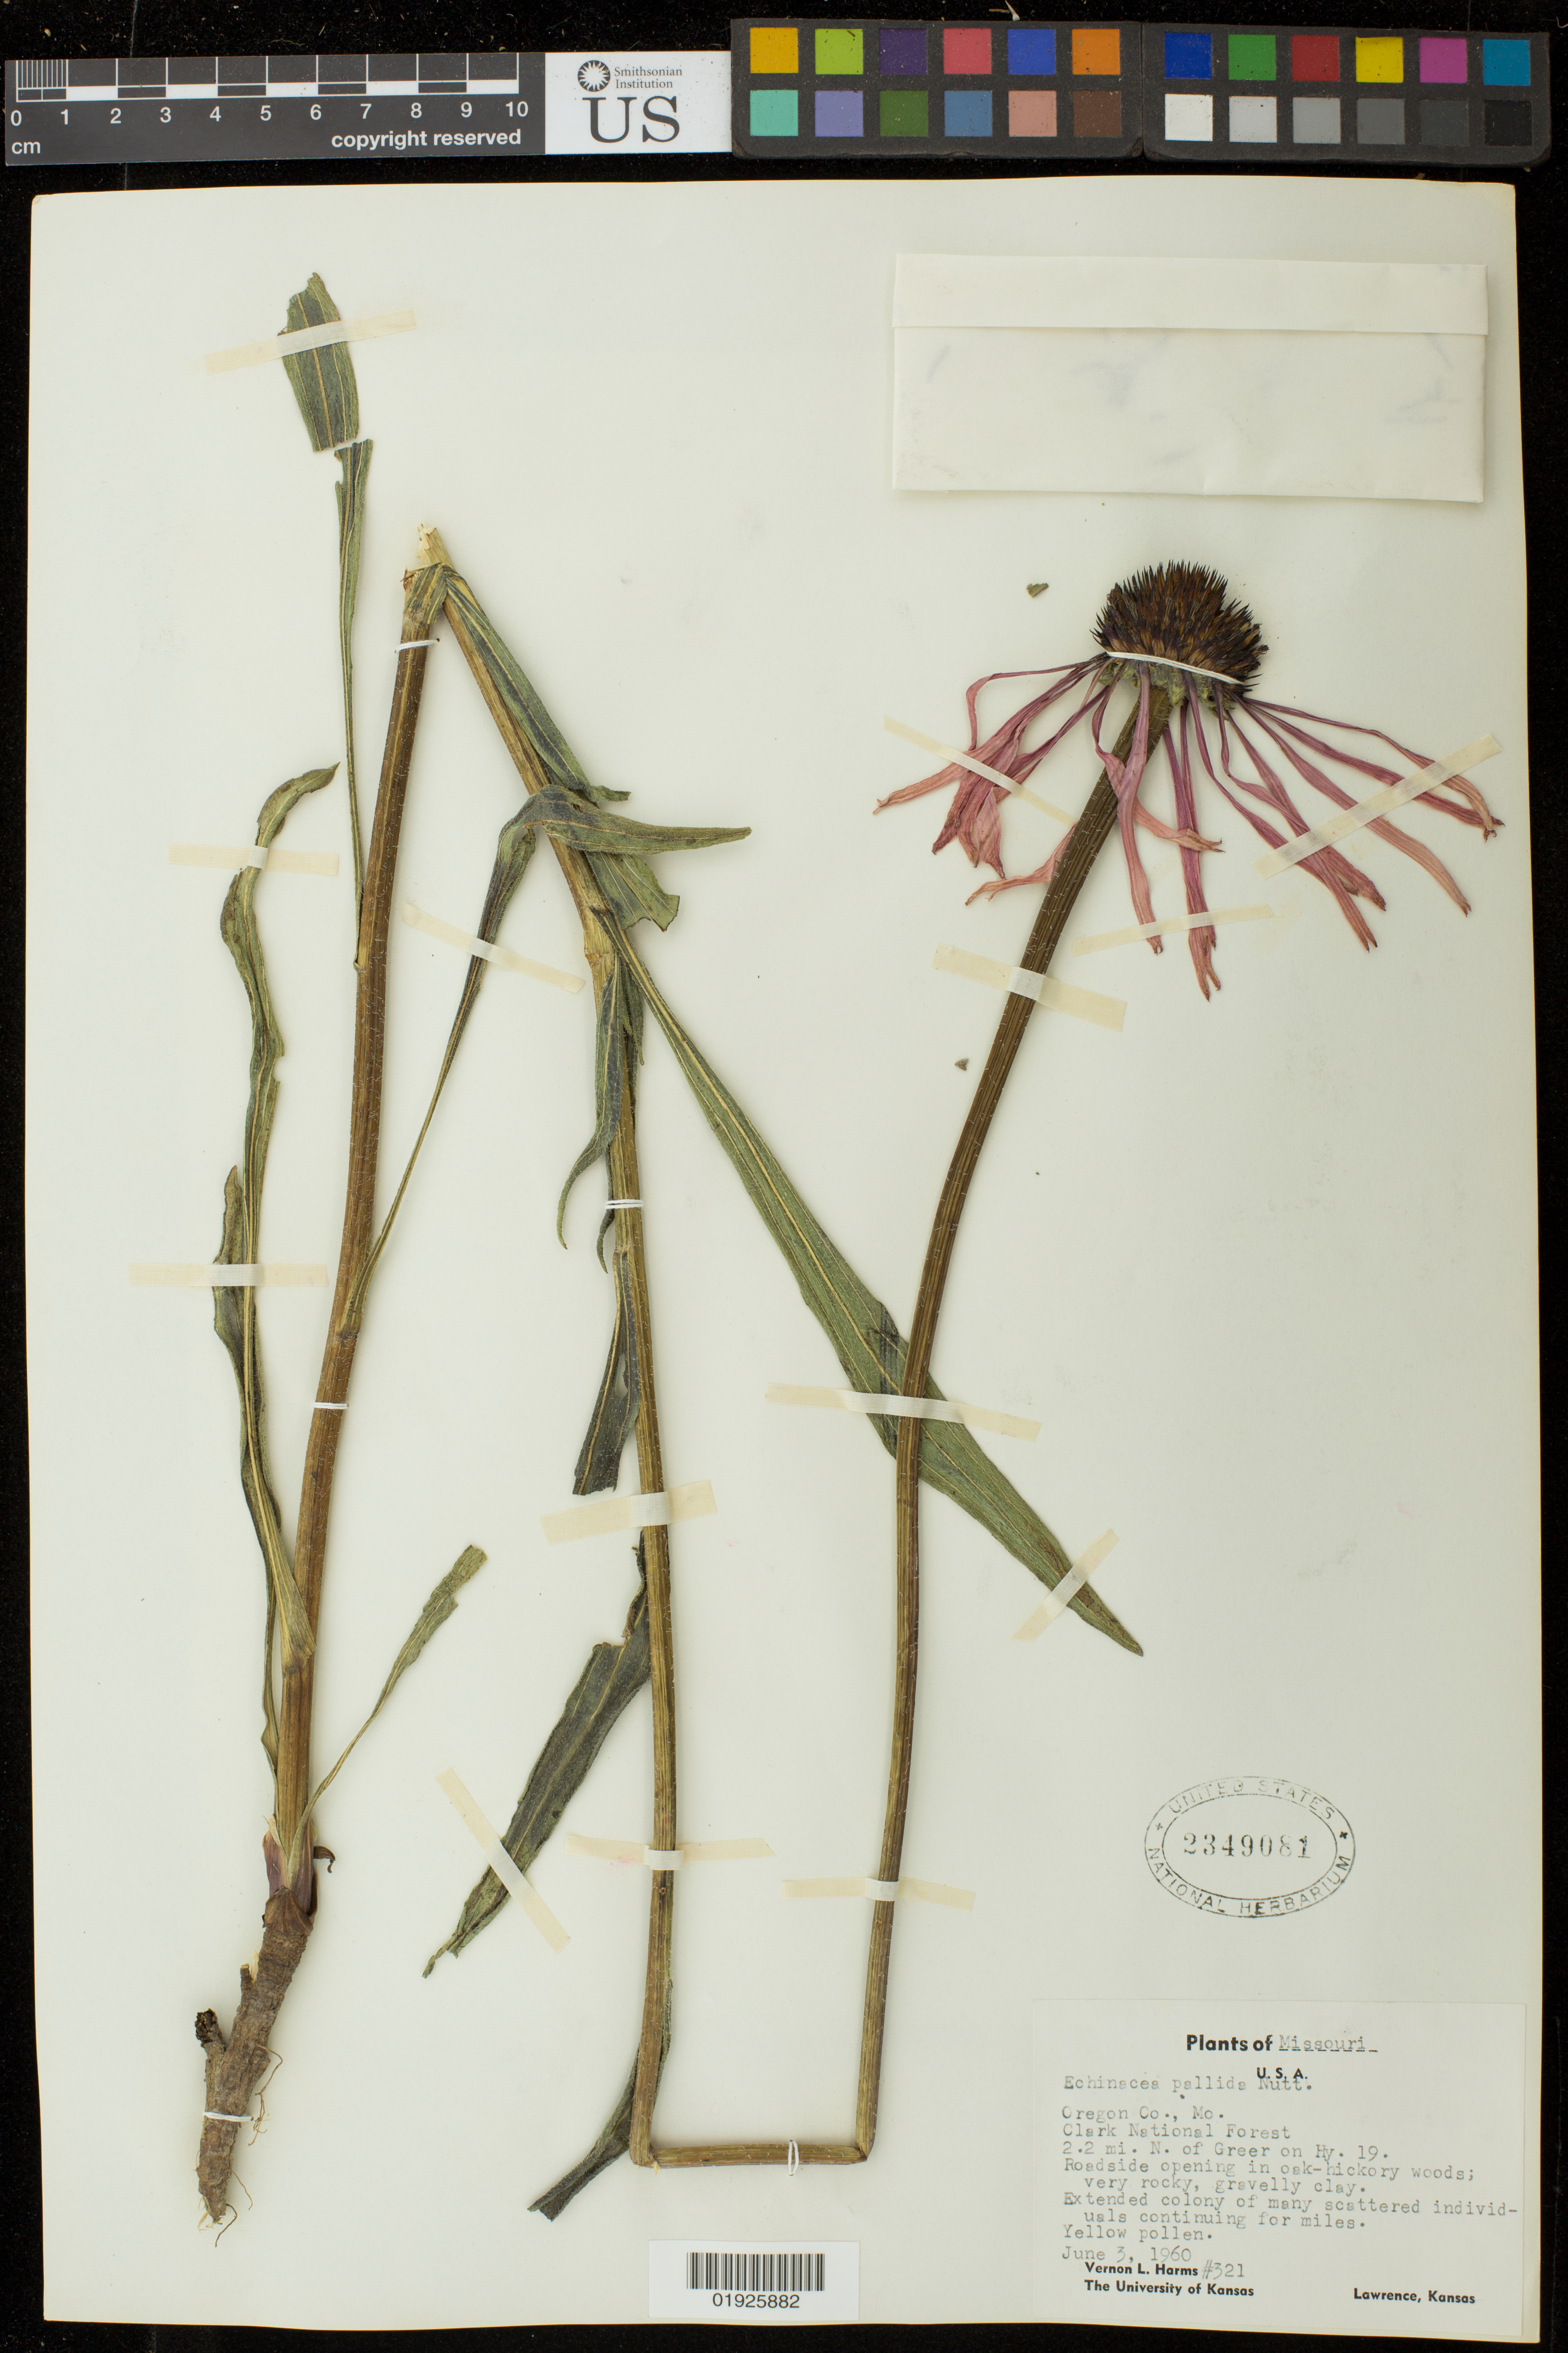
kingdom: Plantae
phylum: Tracheophyta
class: Magnoliopsida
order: Asterales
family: Asteraceae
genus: Echinacea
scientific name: Echinacea pallida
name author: (Nutt.) Nutt.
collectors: V. Harms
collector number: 321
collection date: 1960-06-02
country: United States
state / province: Missouri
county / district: Oregon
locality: Clark National Forest. 2.2 mi N of Greer on Hy. 19.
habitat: Roadside opening in oak-hickory woods; very rocky, gravelly clay.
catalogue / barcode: US 2349081